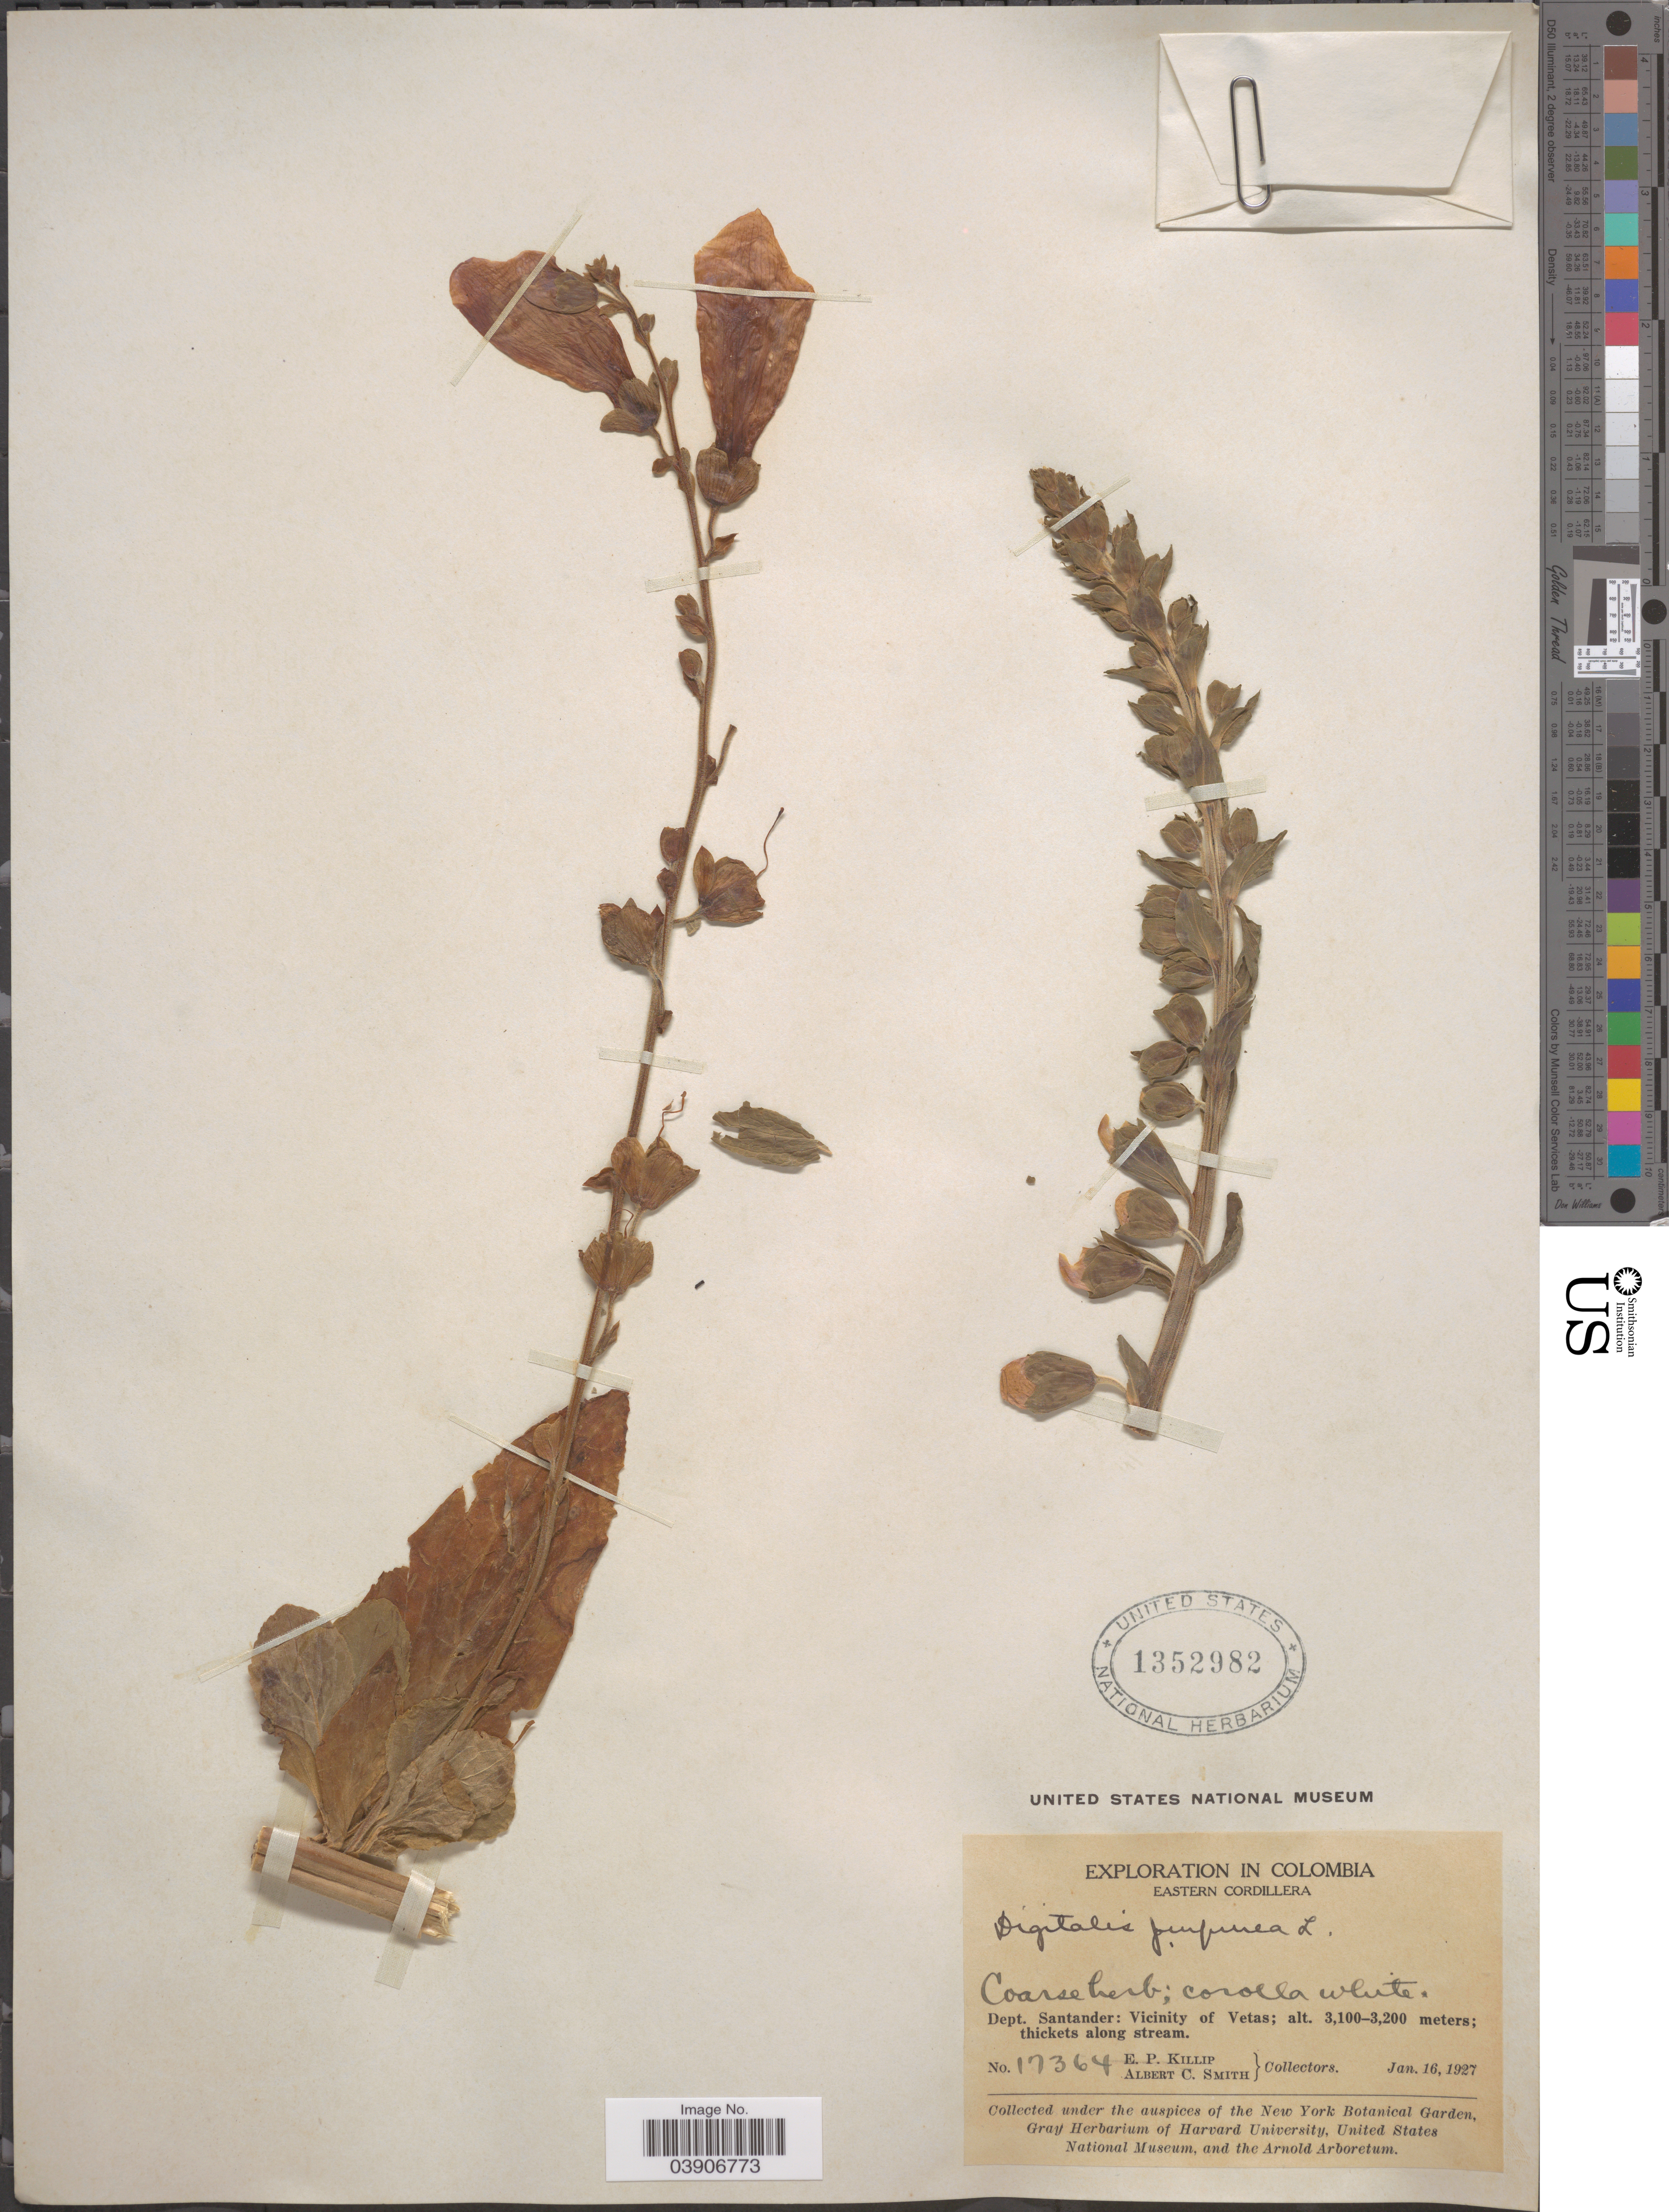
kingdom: Plantae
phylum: Tracheophyta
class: Magnoliopsida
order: Lamiales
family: Plantaginaceae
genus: Digitalis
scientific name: Digitalis purpurea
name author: L.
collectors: E. P. Killip & A. C. Smith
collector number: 17364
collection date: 1927-01-16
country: Colombia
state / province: Santander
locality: Eastern Cordillera. Dept. Santander: Vicinity of Vetas.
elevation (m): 3100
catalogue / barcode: US 1352982